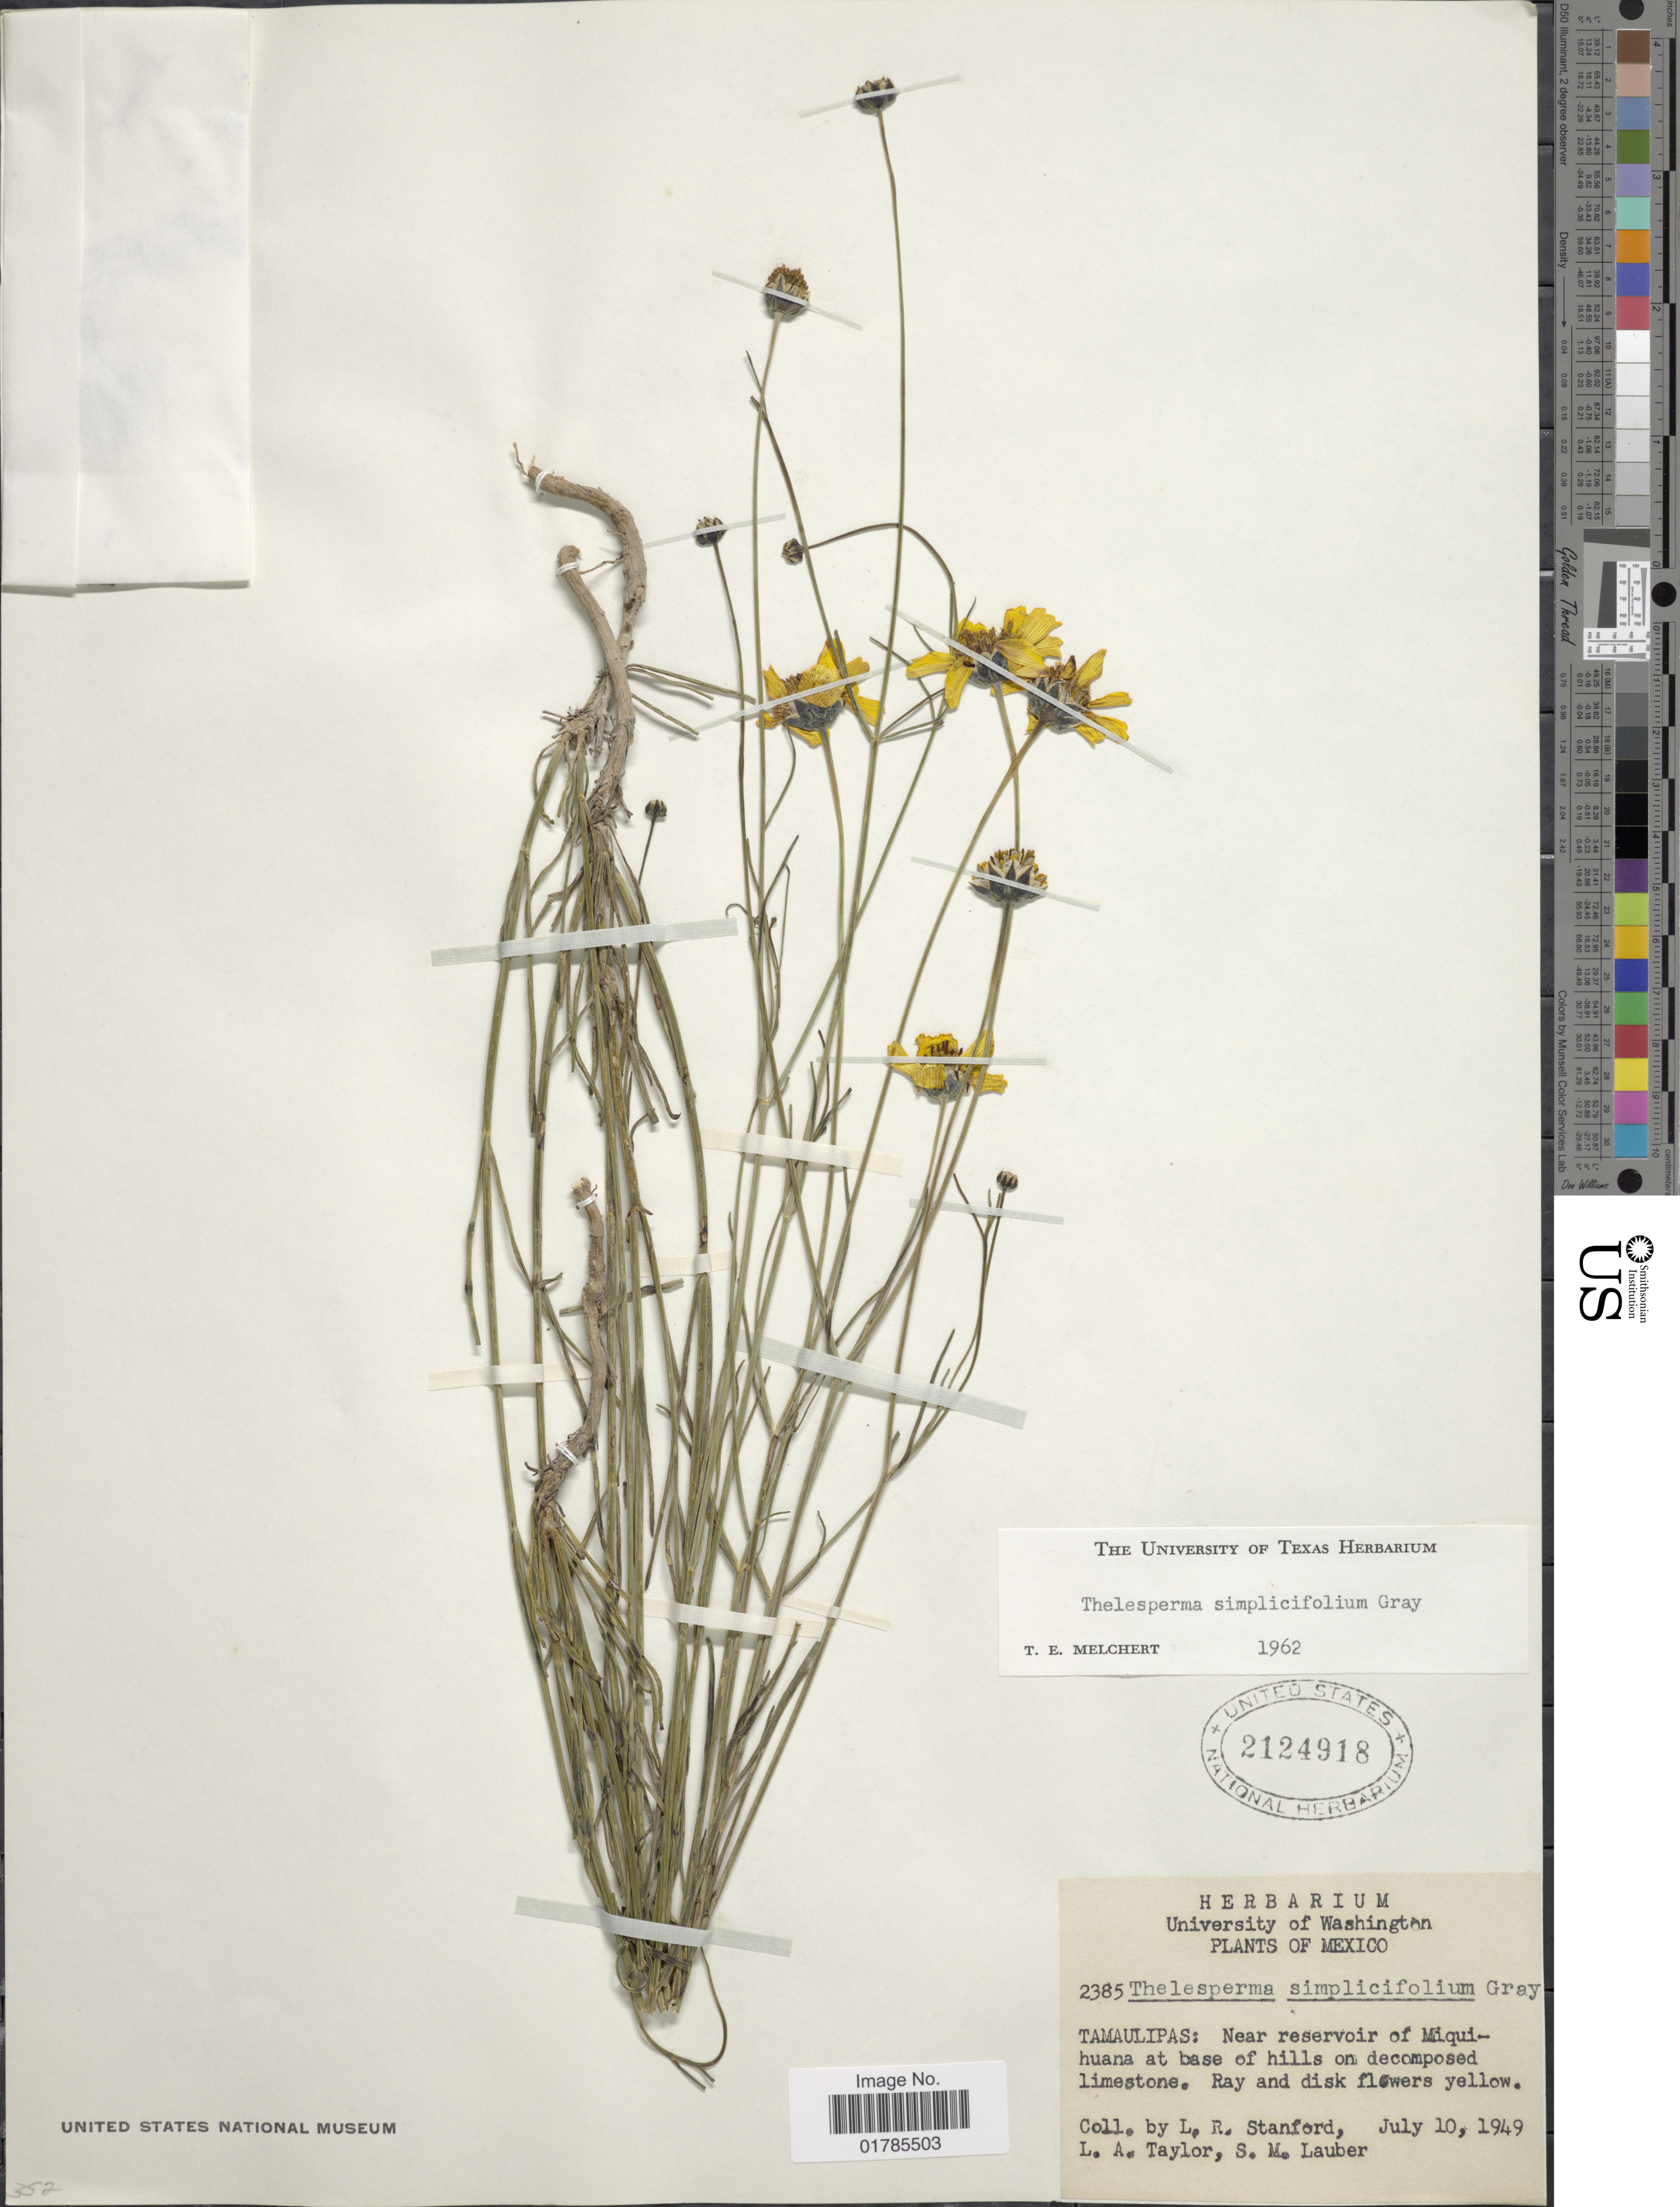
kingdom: Plantae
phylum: Tracheophyta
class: Magnoliopsida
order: Asterales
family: Asteraceae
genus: Thelesperma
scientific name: Thelesperma simplicifolium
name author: A. Gray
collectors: L. R. Stanford, L. A. Taylor & S. M. Lauber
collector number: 2385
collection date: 1949-07-10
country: Mexico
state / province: Tamaulipas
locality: Near reservoir of Miquihuana at base of hills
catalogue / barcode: US 2124918